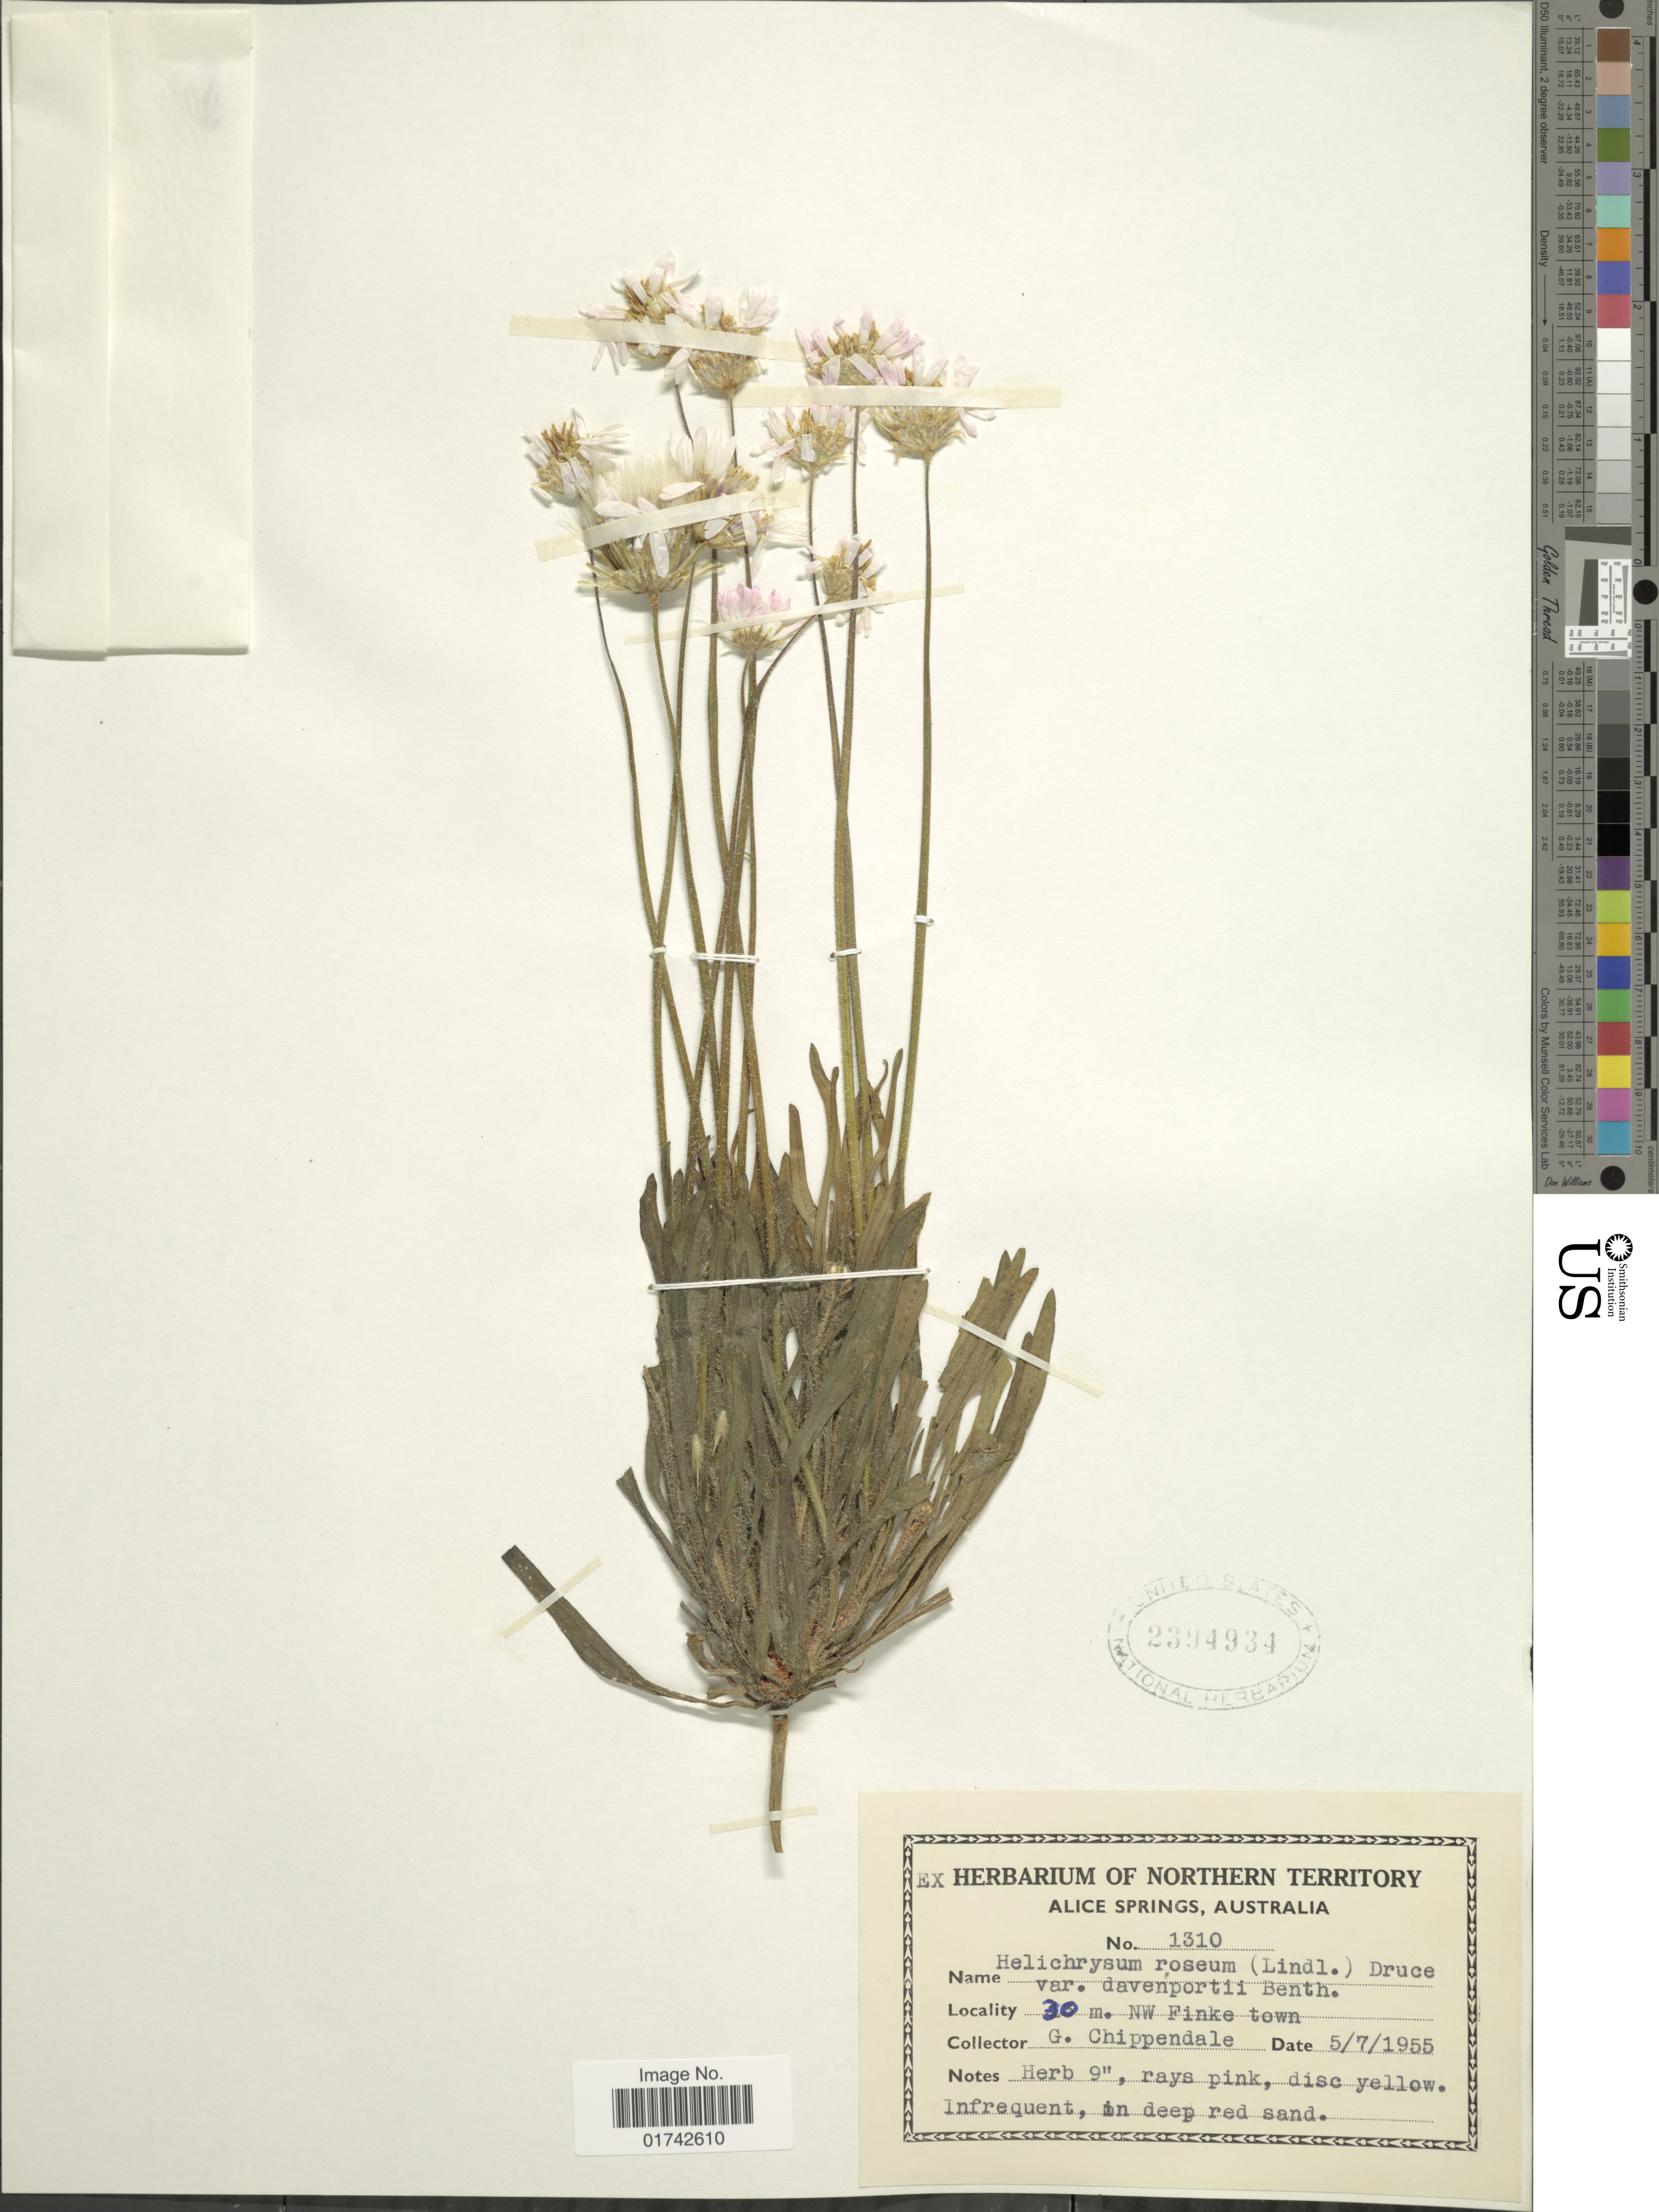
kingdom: Plantae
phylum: Tracheophyta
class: Magnoliopsida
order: Asterales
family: Asteraceae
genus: Helichrysum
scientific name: Helichrysum roseum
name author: Less.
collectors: G. Chippendale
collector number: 1310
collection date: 1955-07-05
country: Australia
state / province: Northern Territory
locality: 30 m. NW Finke town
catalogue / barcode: US 2394934